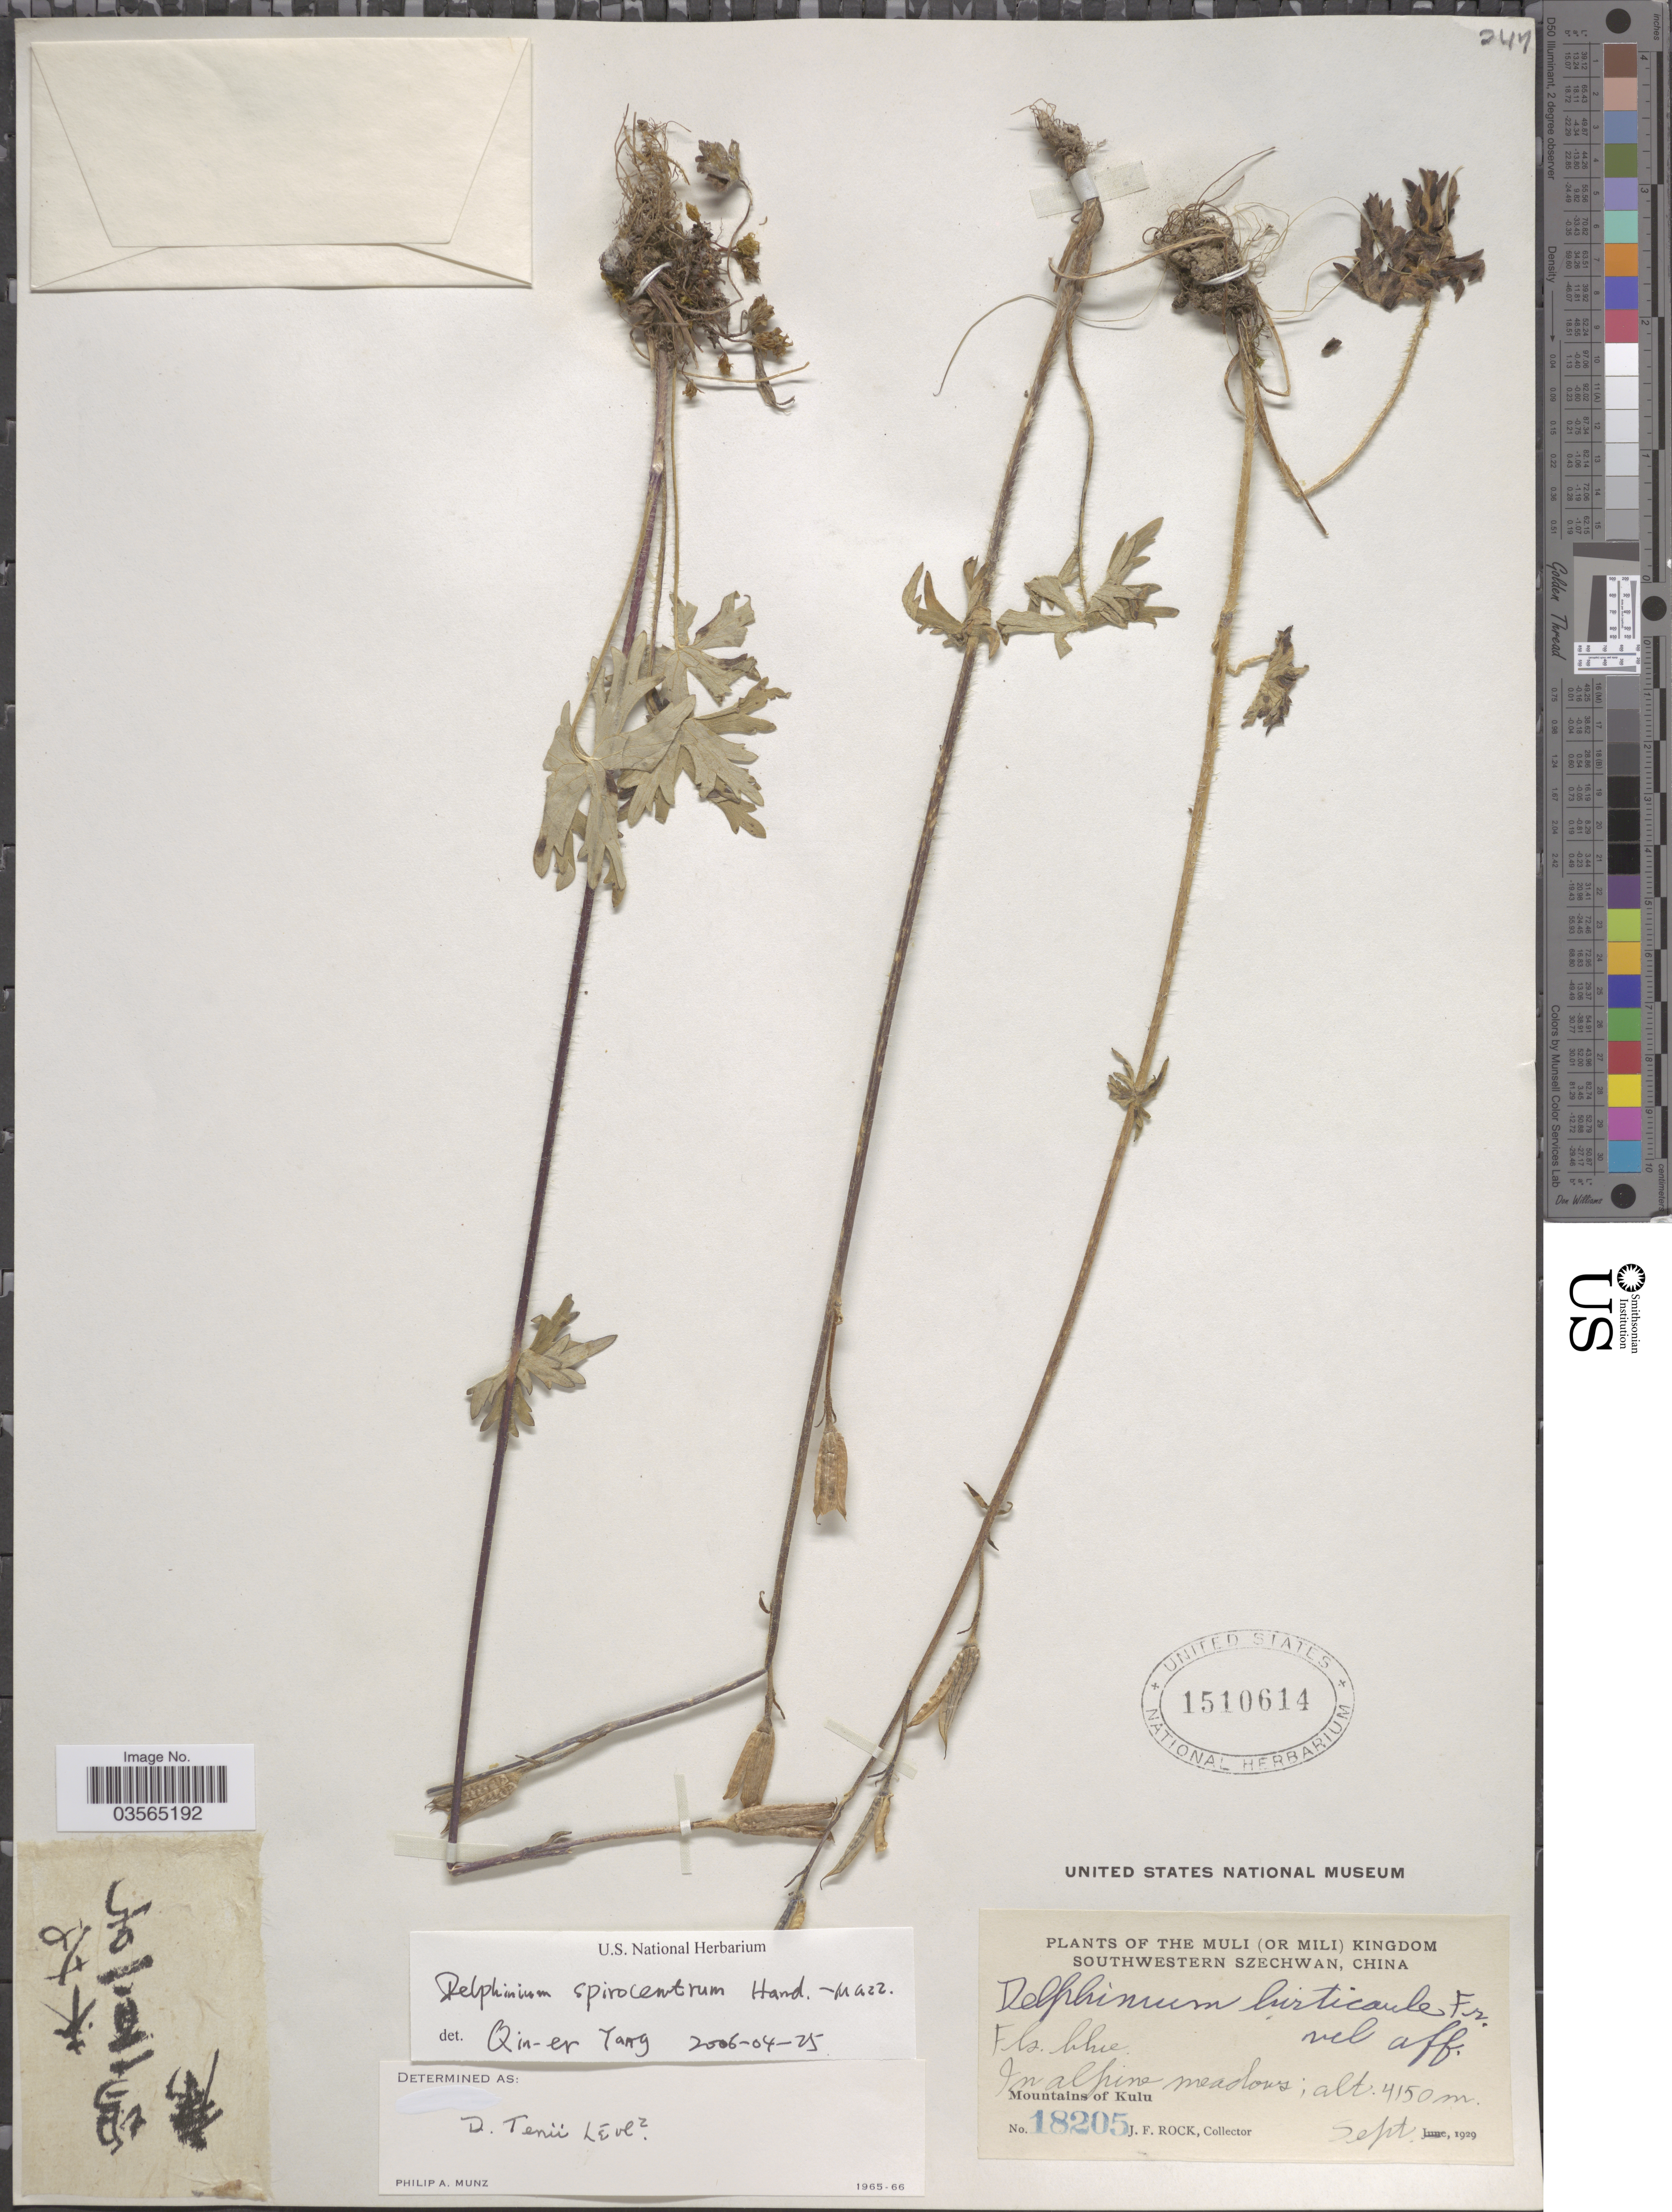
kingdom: Plantae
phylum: Tracheophyta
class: Magnoliopsida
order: Ranunculales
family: Ranunculaceae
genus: Delphinium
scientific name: Delphinium batangense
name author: Finet & Gagnep.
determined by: Yang, Q. E.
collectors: J. Rock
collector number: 18205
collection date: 1929-09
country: China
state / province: Sichuan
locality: The Muli (or Mili) Kingdom. Southwestern Szechwan. Mountains of Kulu.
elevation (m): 4150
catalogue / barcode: US 1510614